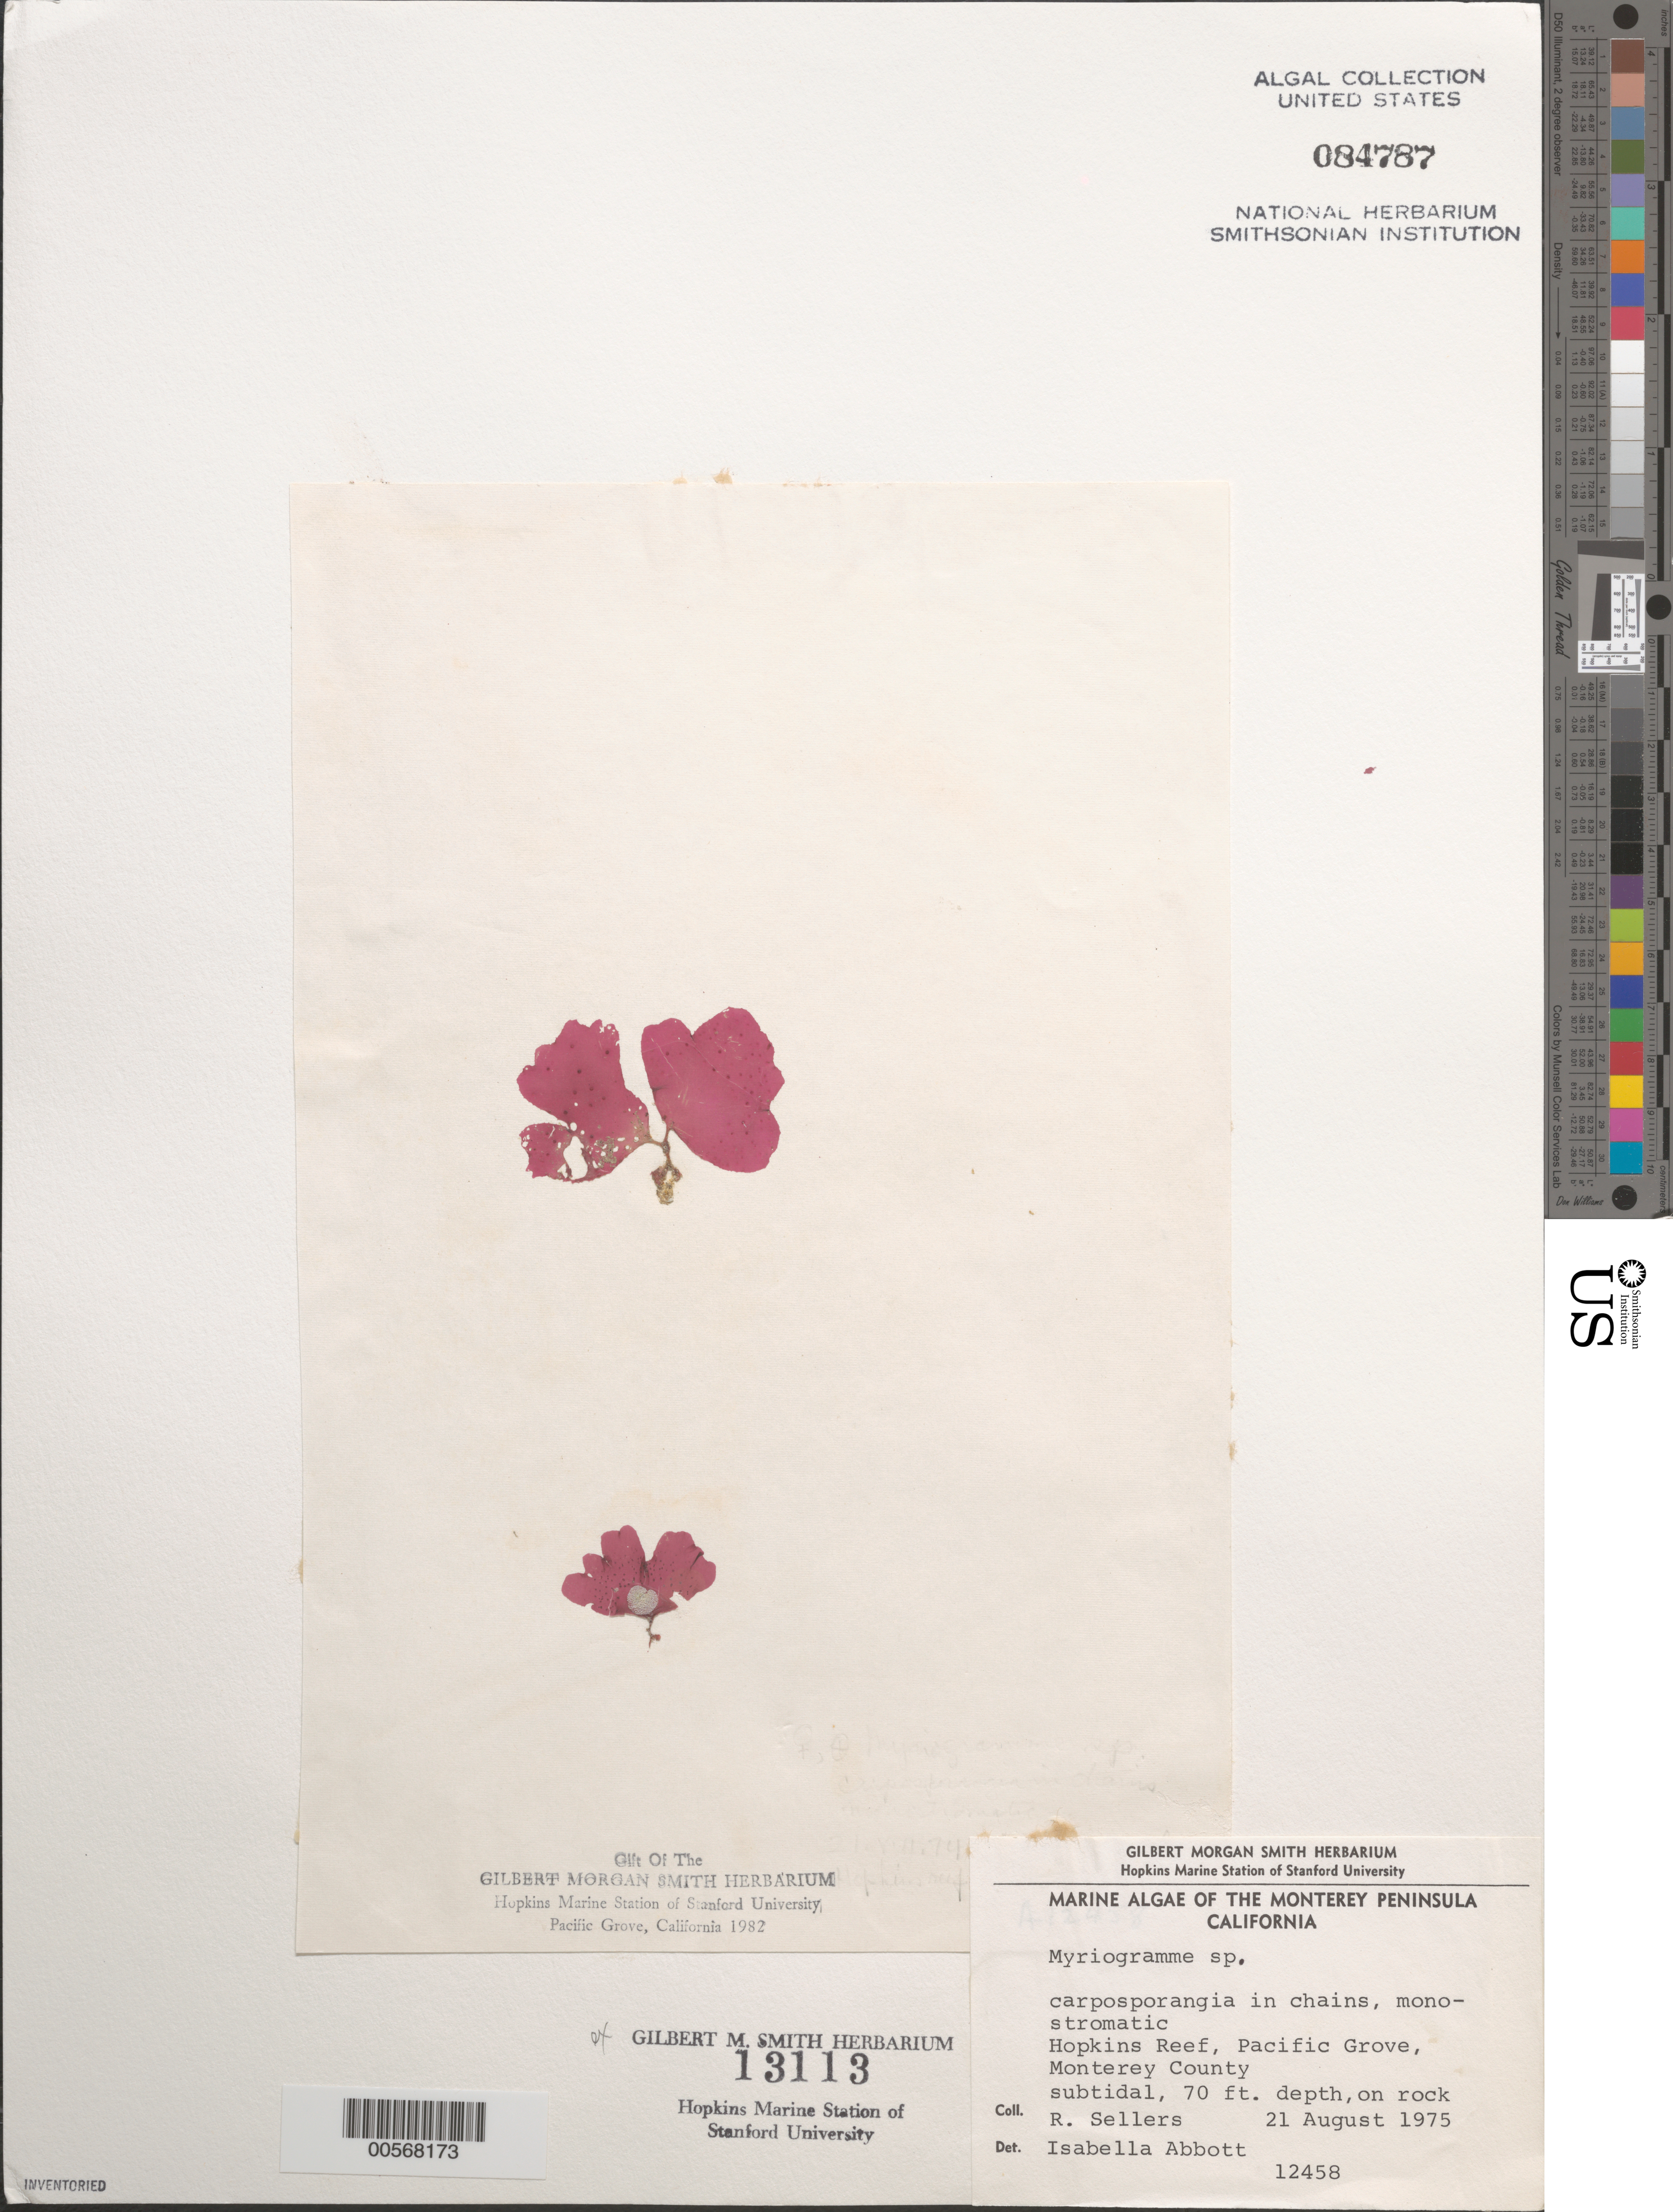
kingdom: Plantae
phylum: Rhodophyta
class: Florideophyceae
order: Ceramiales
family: Delesseriaceae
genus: Myriogramme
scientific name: Myriogramme sp.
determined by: Abbott, Isabella A.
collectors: R. F. Sellers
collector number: IAA 12458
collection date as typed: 21 Aug 1975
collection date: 1975-08-21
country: United States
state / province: California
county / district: Monterey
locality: Pacific Grove, Mussel Point, Hopkins Reef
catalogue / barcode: US 84787